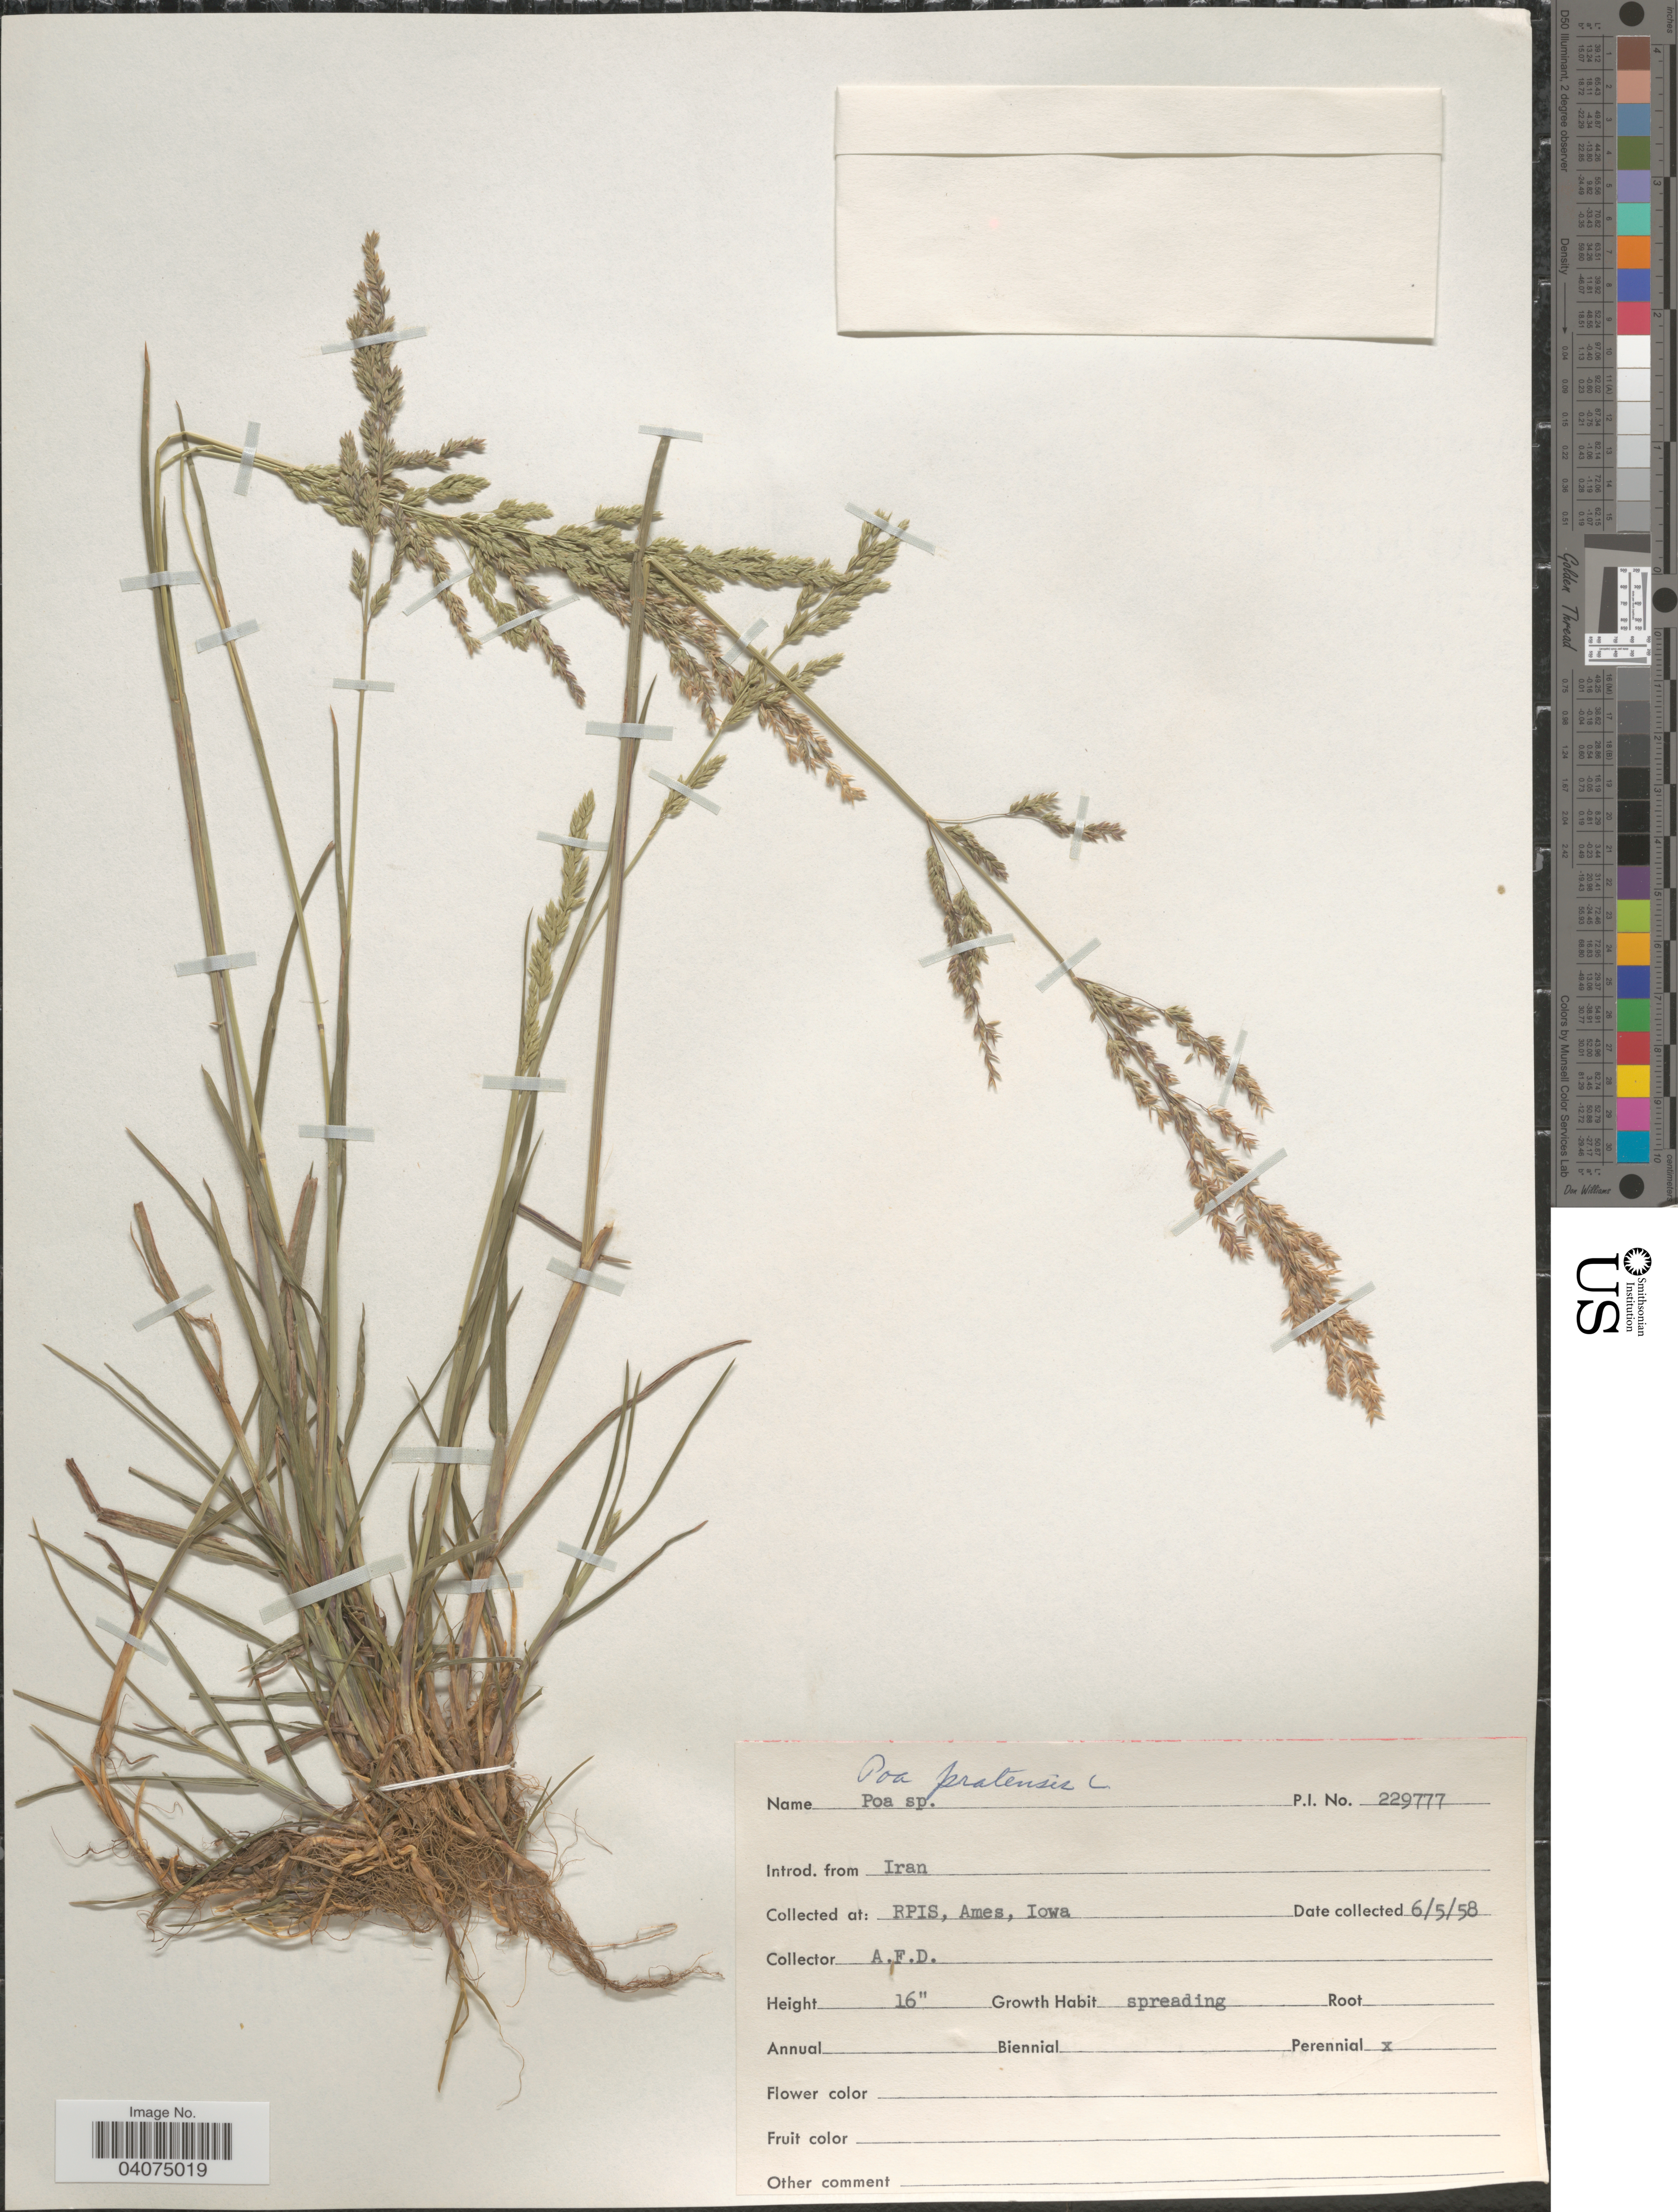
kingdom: Plantae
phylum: Tracheophyta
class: Liliopsida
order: Poales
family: Poaceae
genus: Poa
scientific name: Poa pratensis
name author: L.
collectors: A. D.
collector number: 229777?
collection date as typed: Transcribed d/m/y: 5/6/58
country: United States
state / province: Iowa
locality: RPIS, Ames.